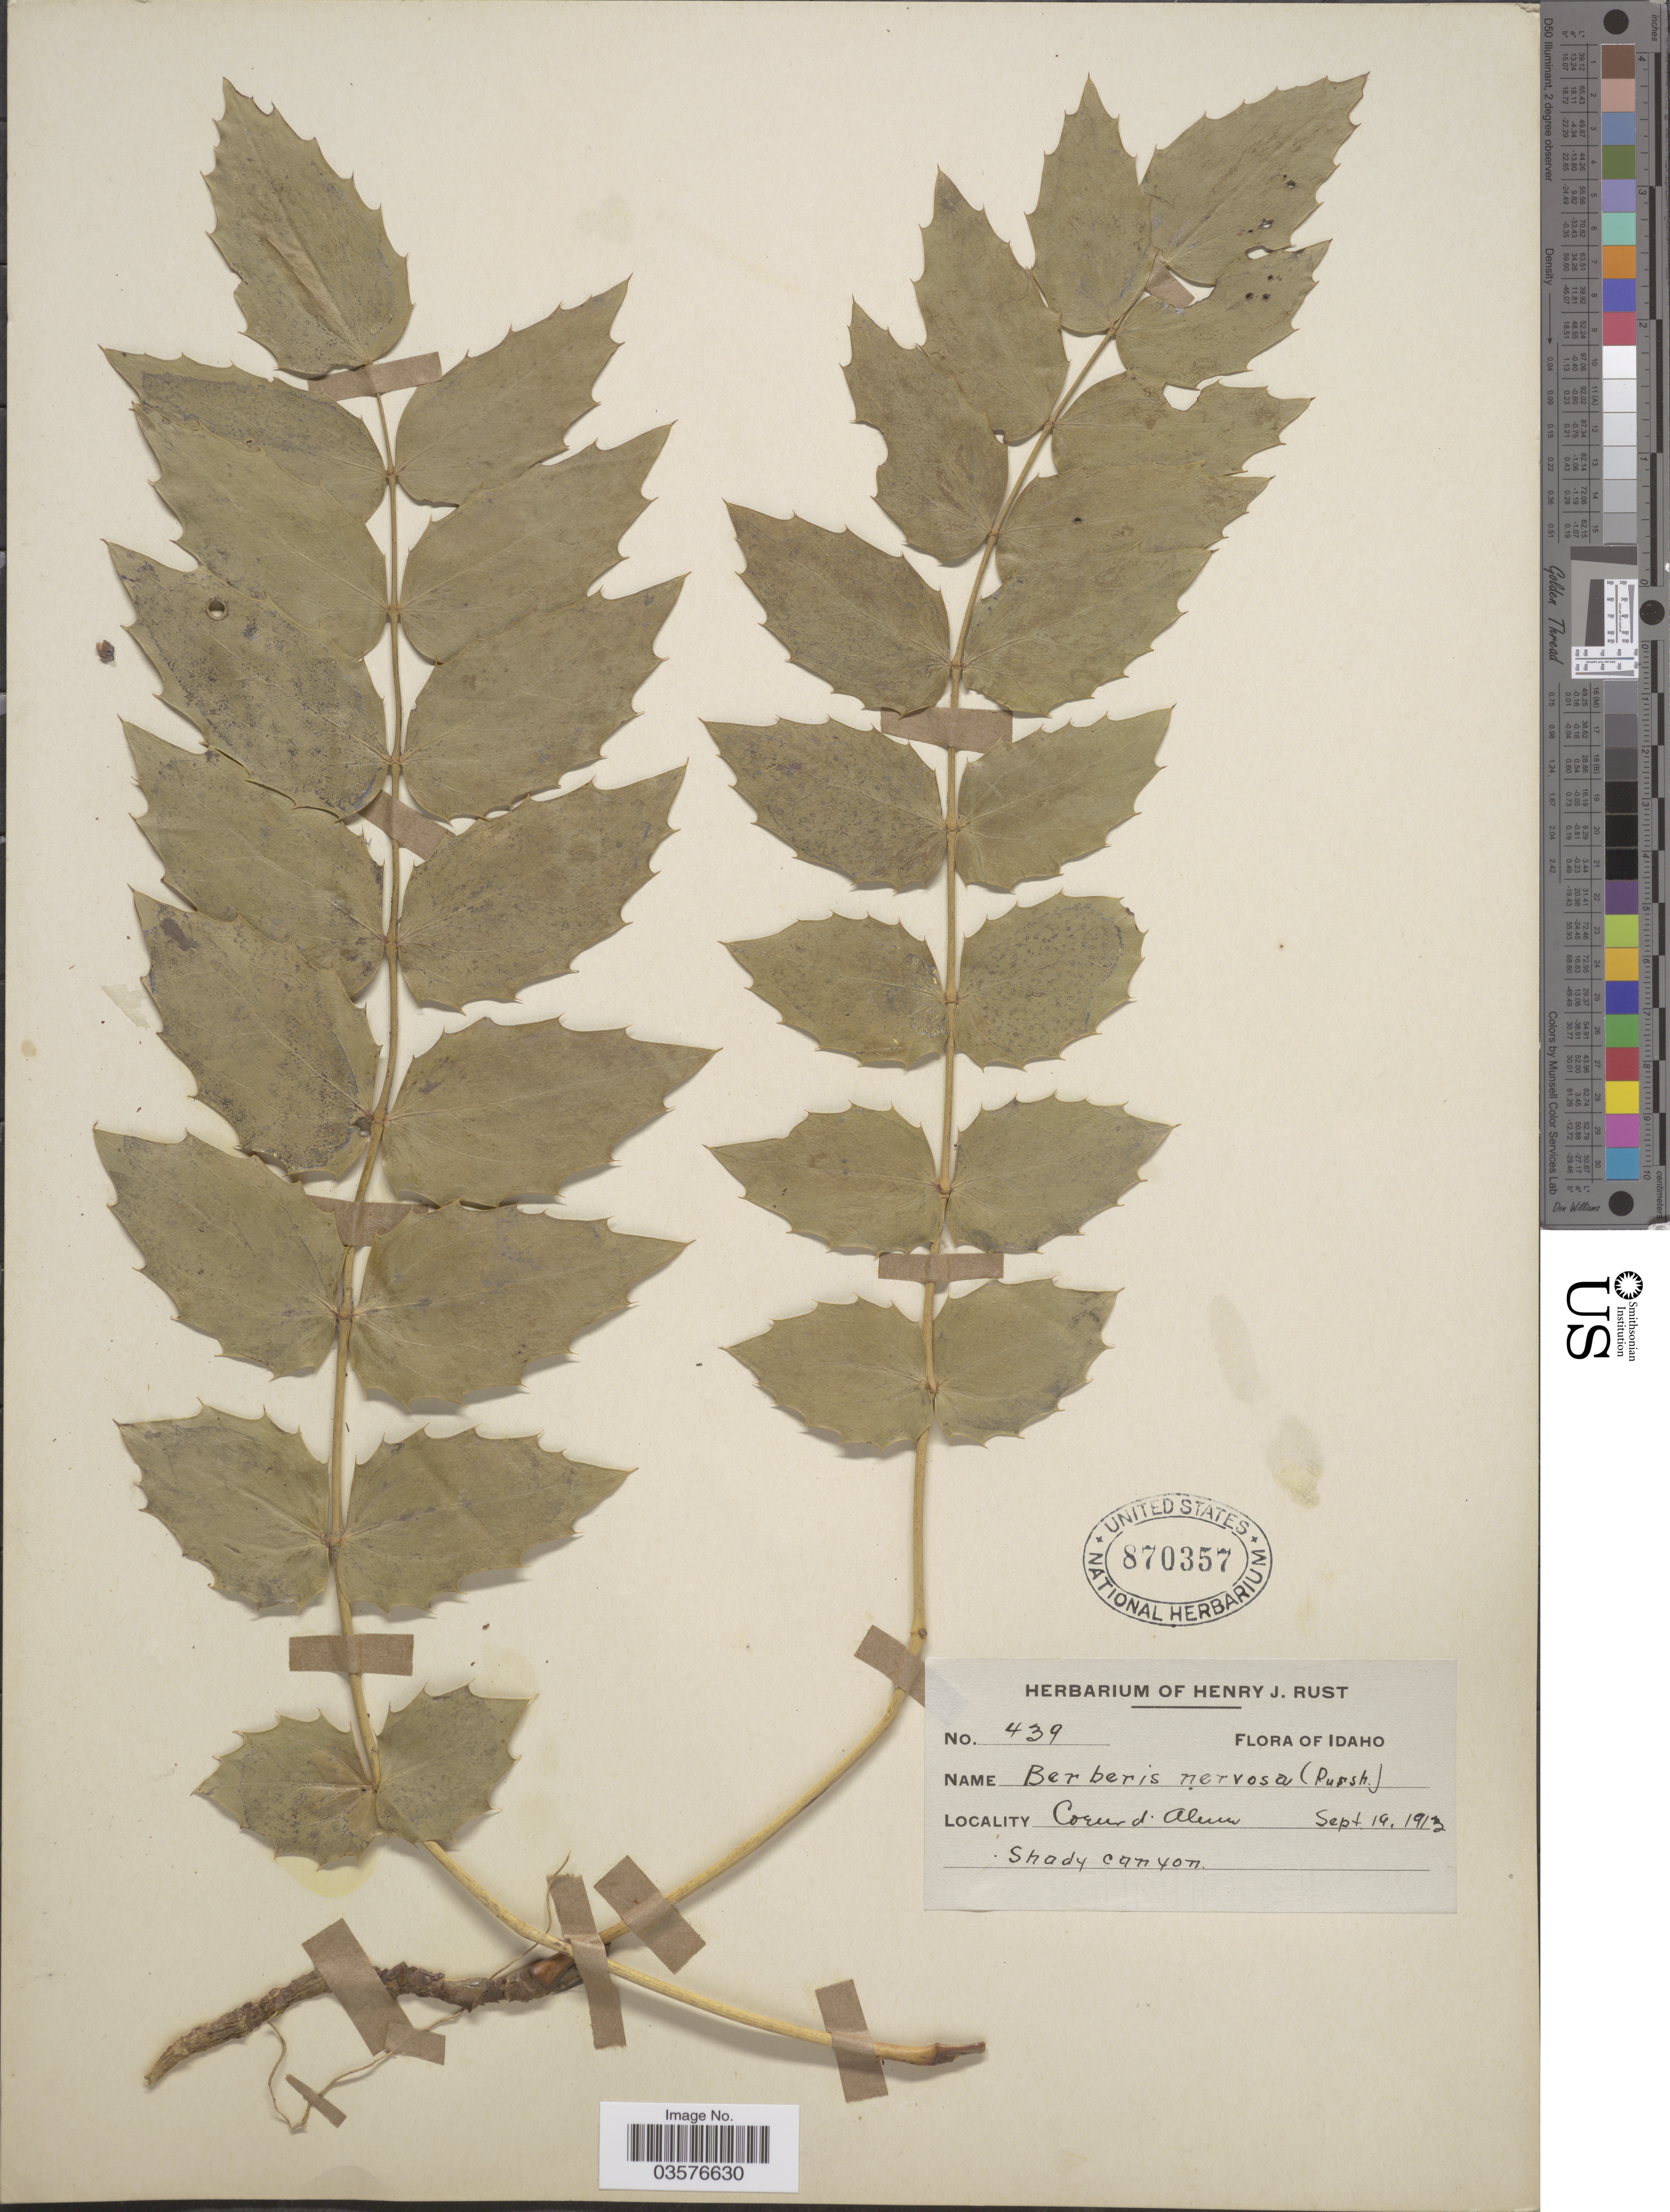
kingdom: Plantae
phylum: Tracheophyta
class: Magnoliopsida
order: Ranunculales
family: Berberidaceae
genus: Mahonia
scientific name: Mahonia nervosa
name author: (Pursh) Nutt.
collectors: ex herb. Henry J. Rust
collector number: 439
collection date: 1913-09-19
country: United States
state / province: Idaho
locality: Coeur d'Alene.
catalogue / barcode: US 870357